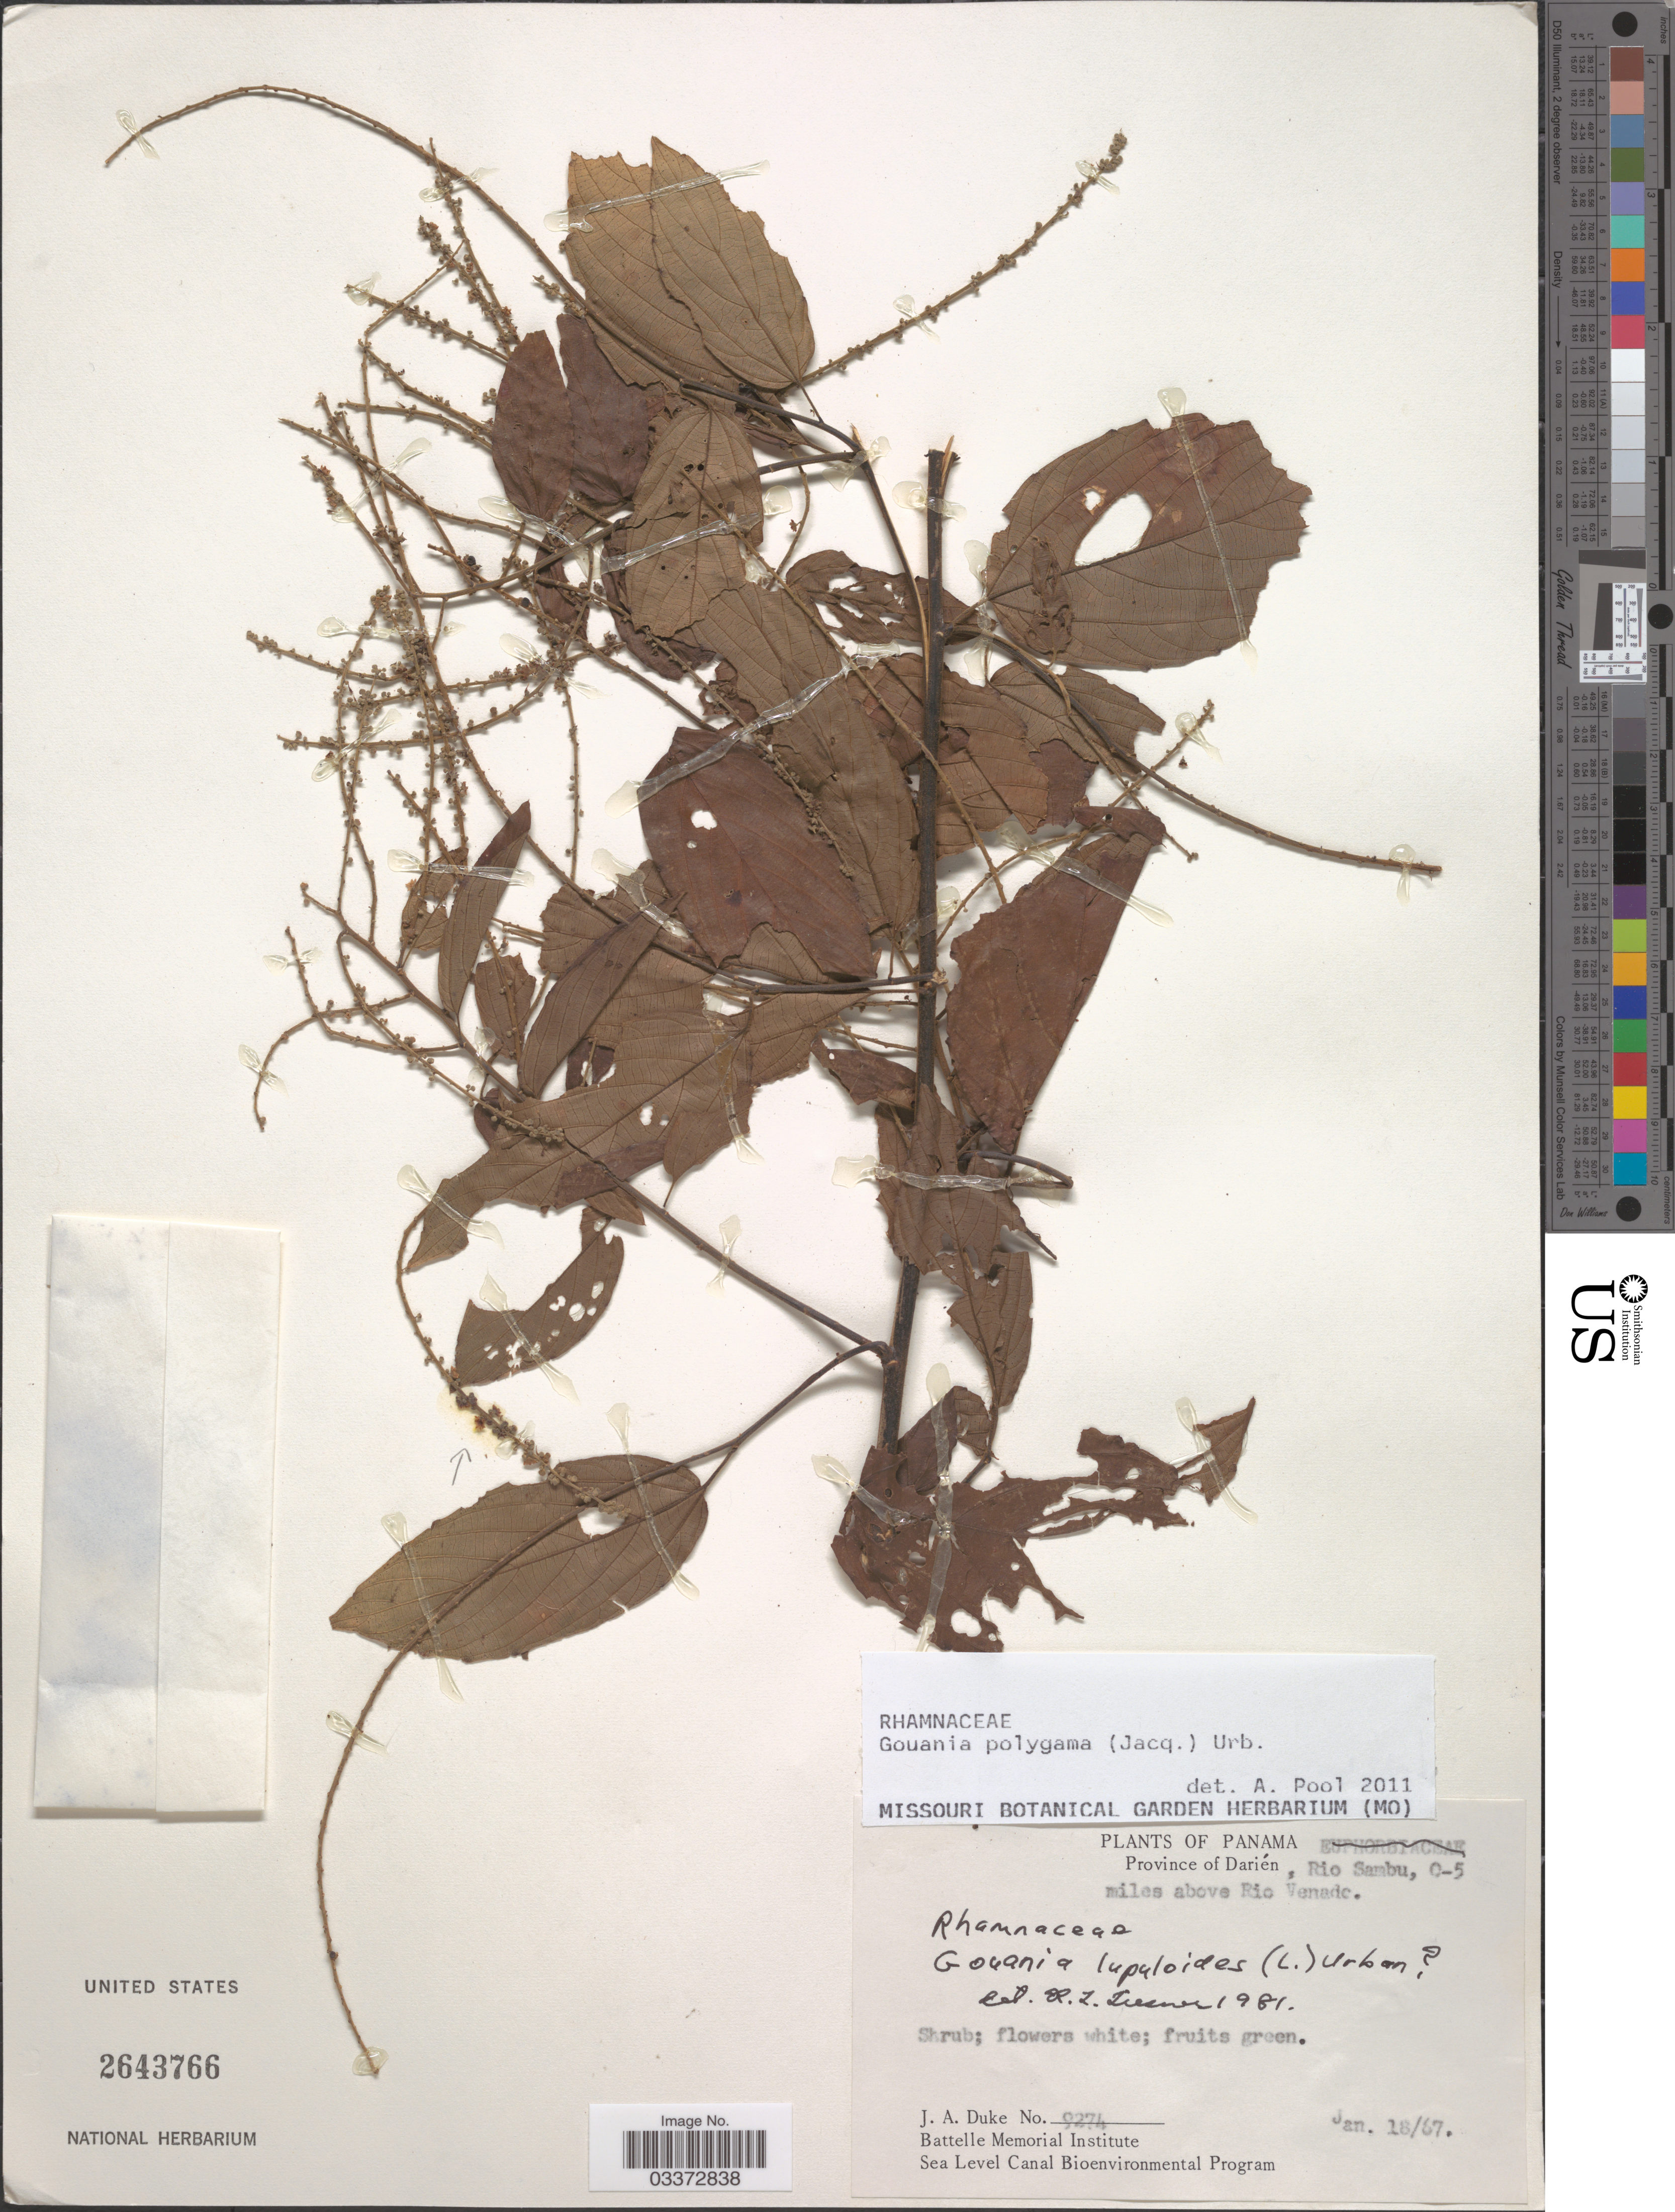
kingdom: Plantae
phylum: Tracheophyta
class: Magnoliopsida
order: Rosales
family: Rhamnaceae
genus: Gouania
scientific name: Gouania polygama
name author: (Jacq.) Urb.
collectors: J. A. Duke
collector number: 9274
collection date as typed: Transcribed d/m/y: 18/1/67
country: Panama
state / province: Darién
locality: Rio Sambu, 0-5 miles above Rio Venado.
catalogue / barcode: US 2643766